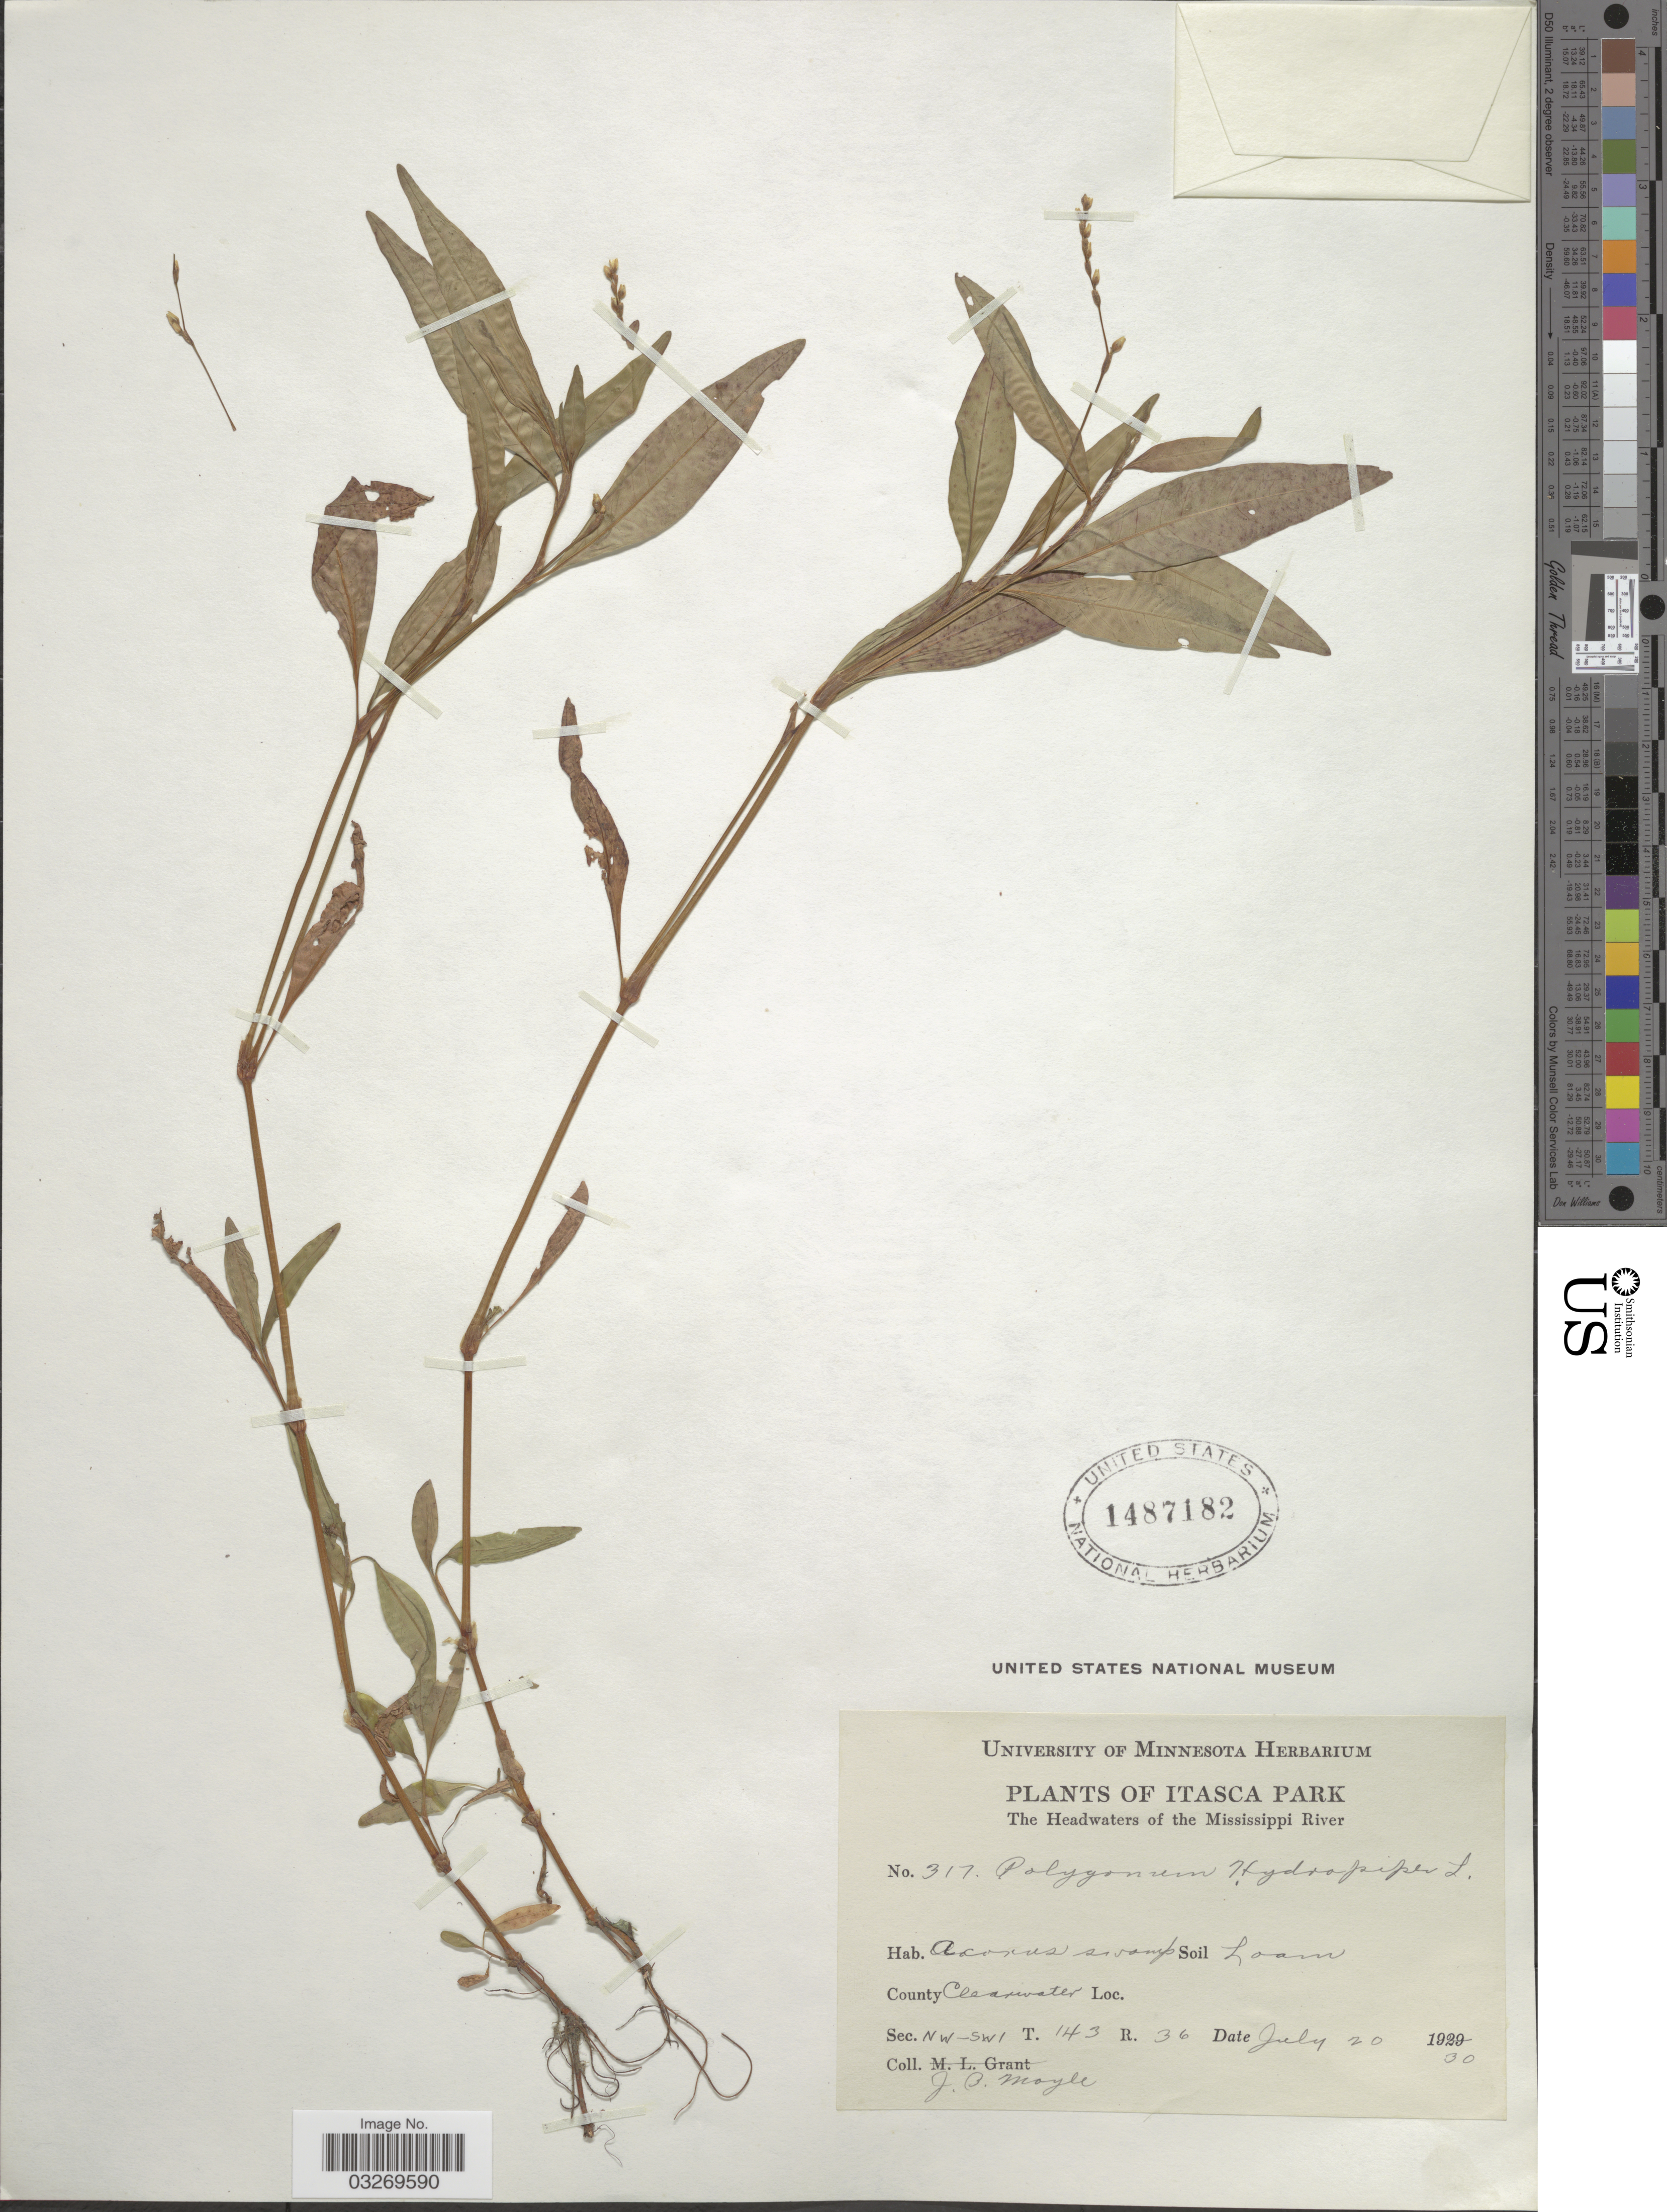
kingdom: Plantae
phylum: Tracheophyta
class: Magnoliopsida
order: Caryophyllales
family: Polygonaceae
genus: Persicaria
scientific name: Persicaria hydropiper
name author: (L.) Delarbre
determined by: Atha, D. E.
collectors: J. Moyle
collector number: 317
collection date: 1930-07-20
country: United States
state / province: Minnesota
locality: Itasca Park, The Headwaters of the Mississippi River, County Clearwater. Sec. NW-SW1 T. 143 R.36.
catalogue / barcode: US 1487182